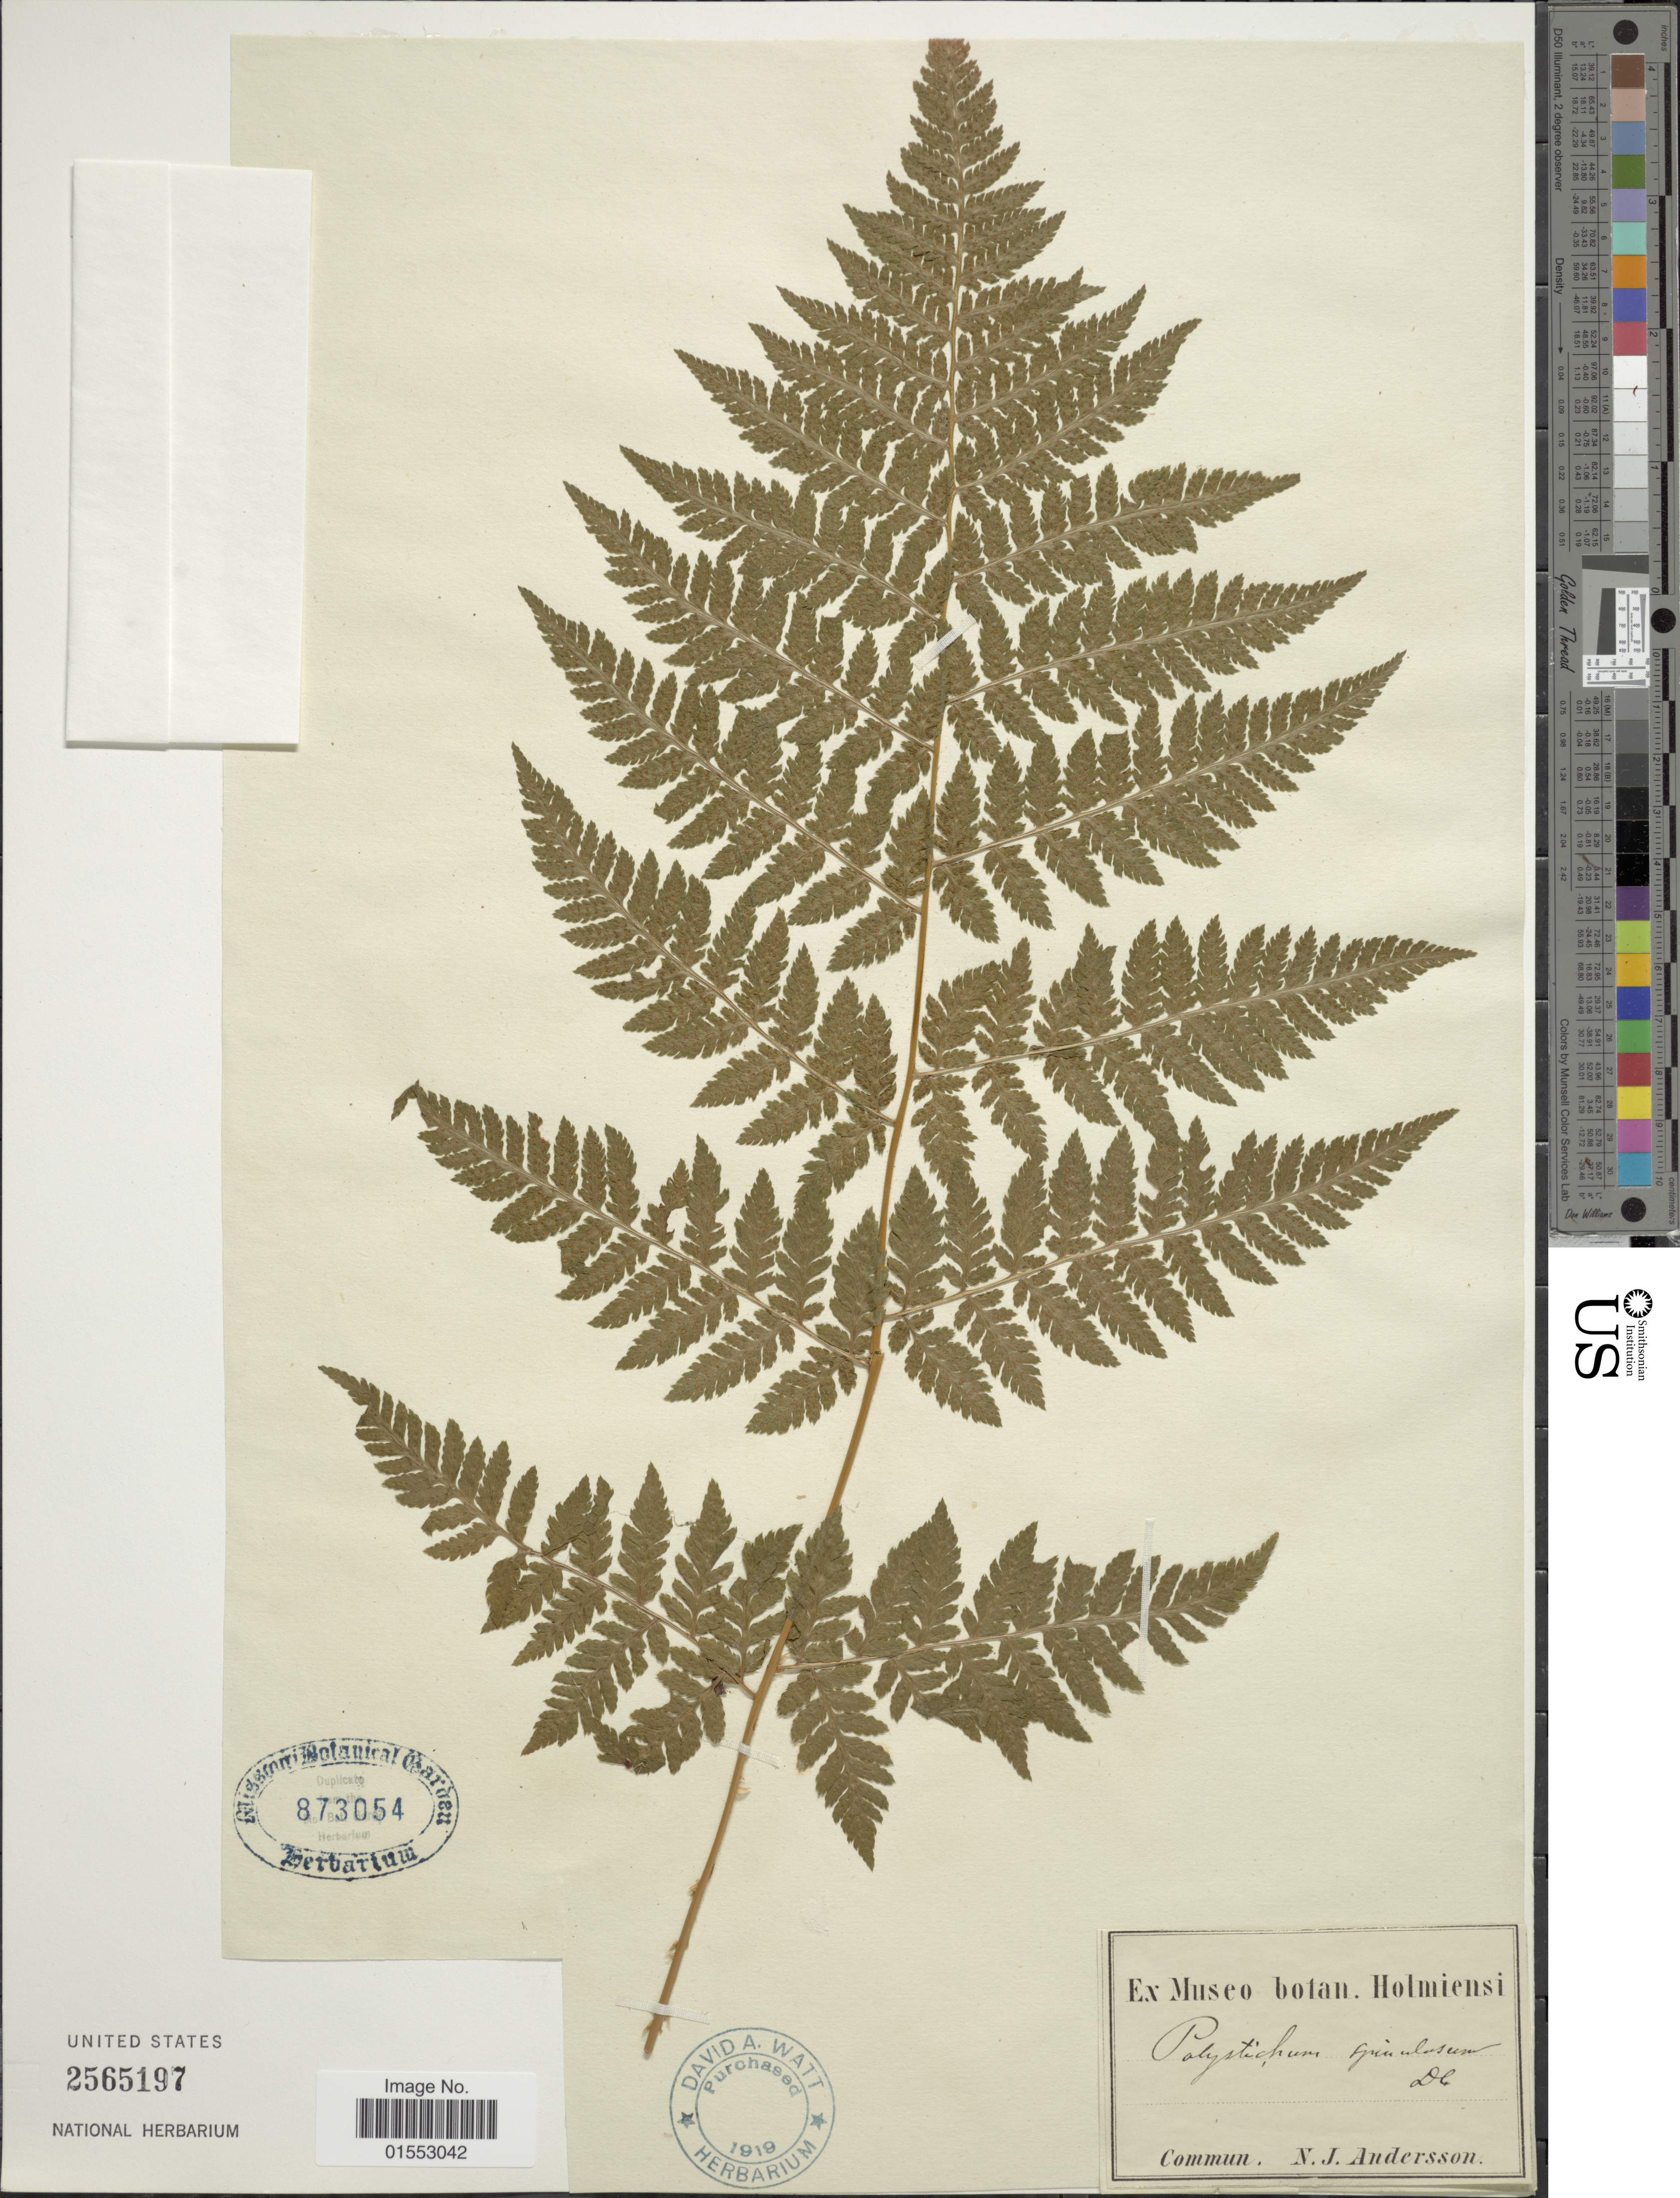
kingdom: Plantae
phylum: Tracheophyta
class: Polypodiopsida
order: Polypodiales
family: Dryopteridaceae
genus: Dryopteris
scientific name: Dryopteris carthusiana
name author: (Villars) H.P. Fuchs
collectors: ex Museo botan. Holmiensi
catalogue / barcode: US 2565197